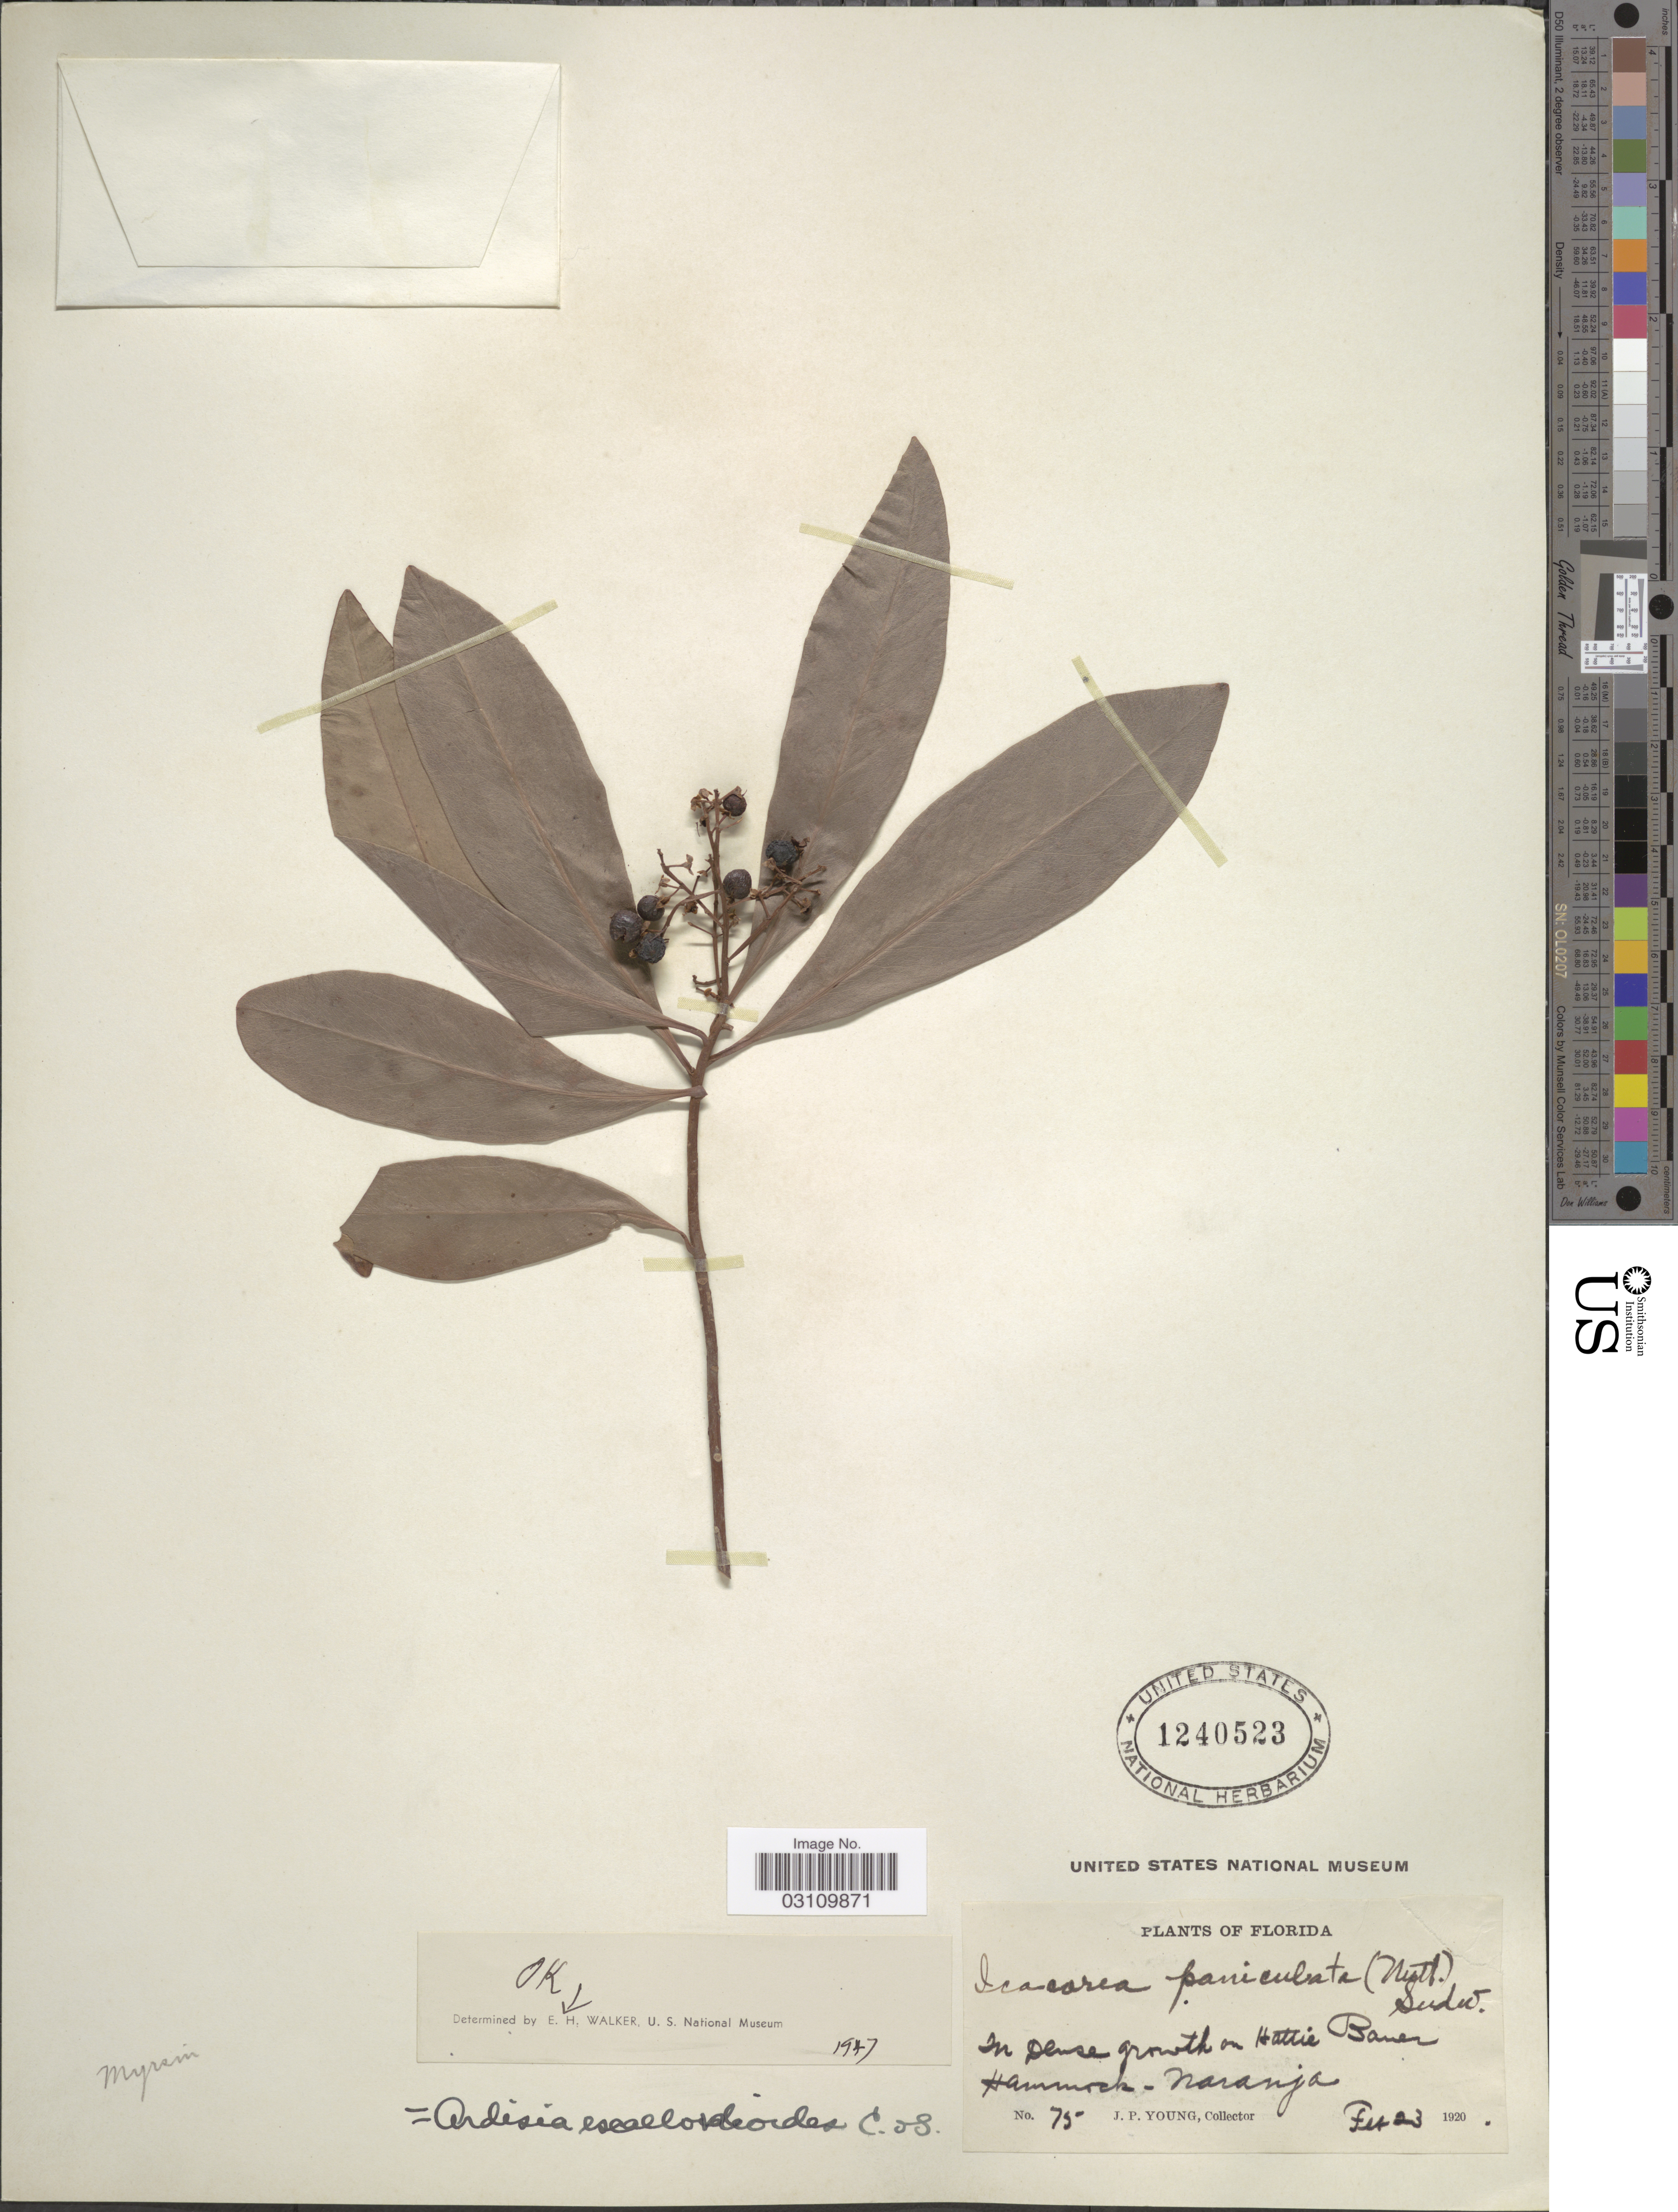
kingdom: Plantae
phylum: Tracheophyta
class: Magnoliopsida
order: Ericales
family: Primulaceae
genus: Ardisia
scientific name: Ardisia escallonioides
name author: Schltdl. & Cham.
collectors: J. P. Young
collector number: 75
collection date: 1920-02-23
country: United States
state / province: Florida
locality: In Dense growth on Hattie Baner, Hammock-Naranja.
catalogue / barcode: US 1240523